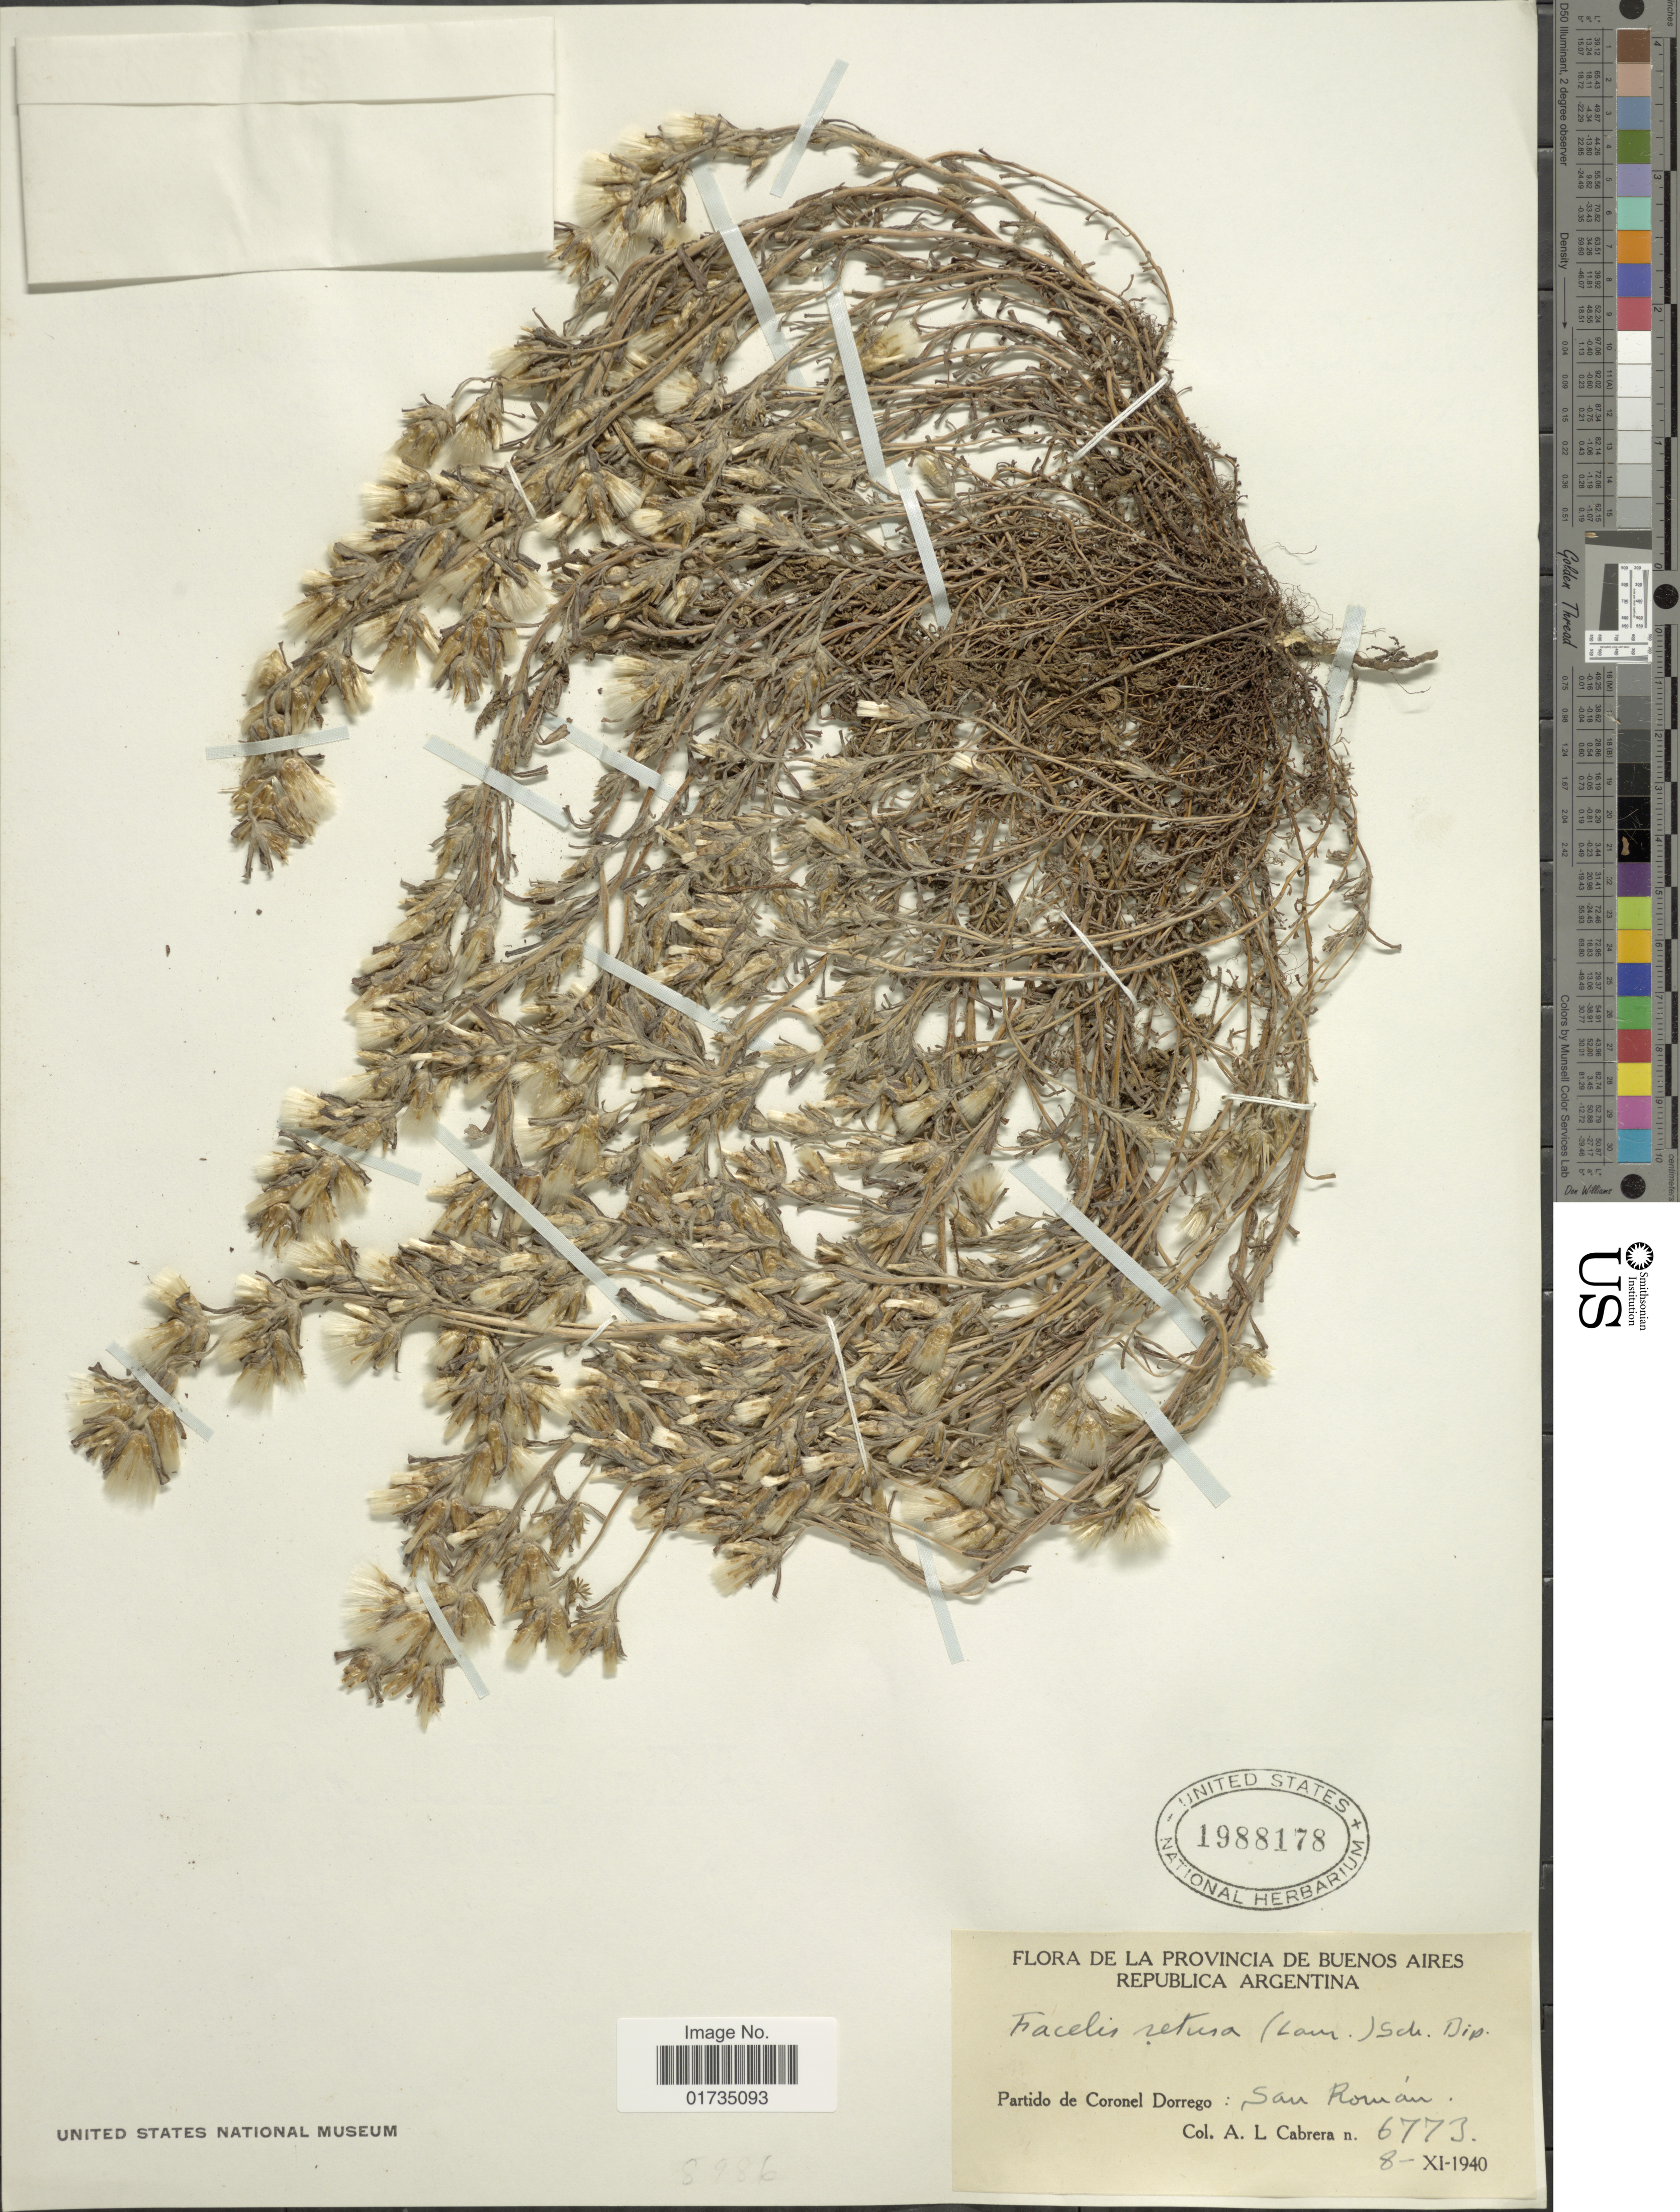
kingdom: Plantae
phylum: Tracheophyta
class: Magnoliopsida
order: Asterales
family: Asteraceae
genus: Facelis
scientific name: Facelis retusa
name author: (Lam.) Sch. Bip.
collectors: A. L. Cabrera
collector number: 6773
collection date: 1940-11-08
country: Argentina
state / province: Buenos Aires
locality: Provincia de Buenos Aires. Republica Agentina. Parido de Coronel Dorrego: San Roman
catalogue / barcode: US 1988178